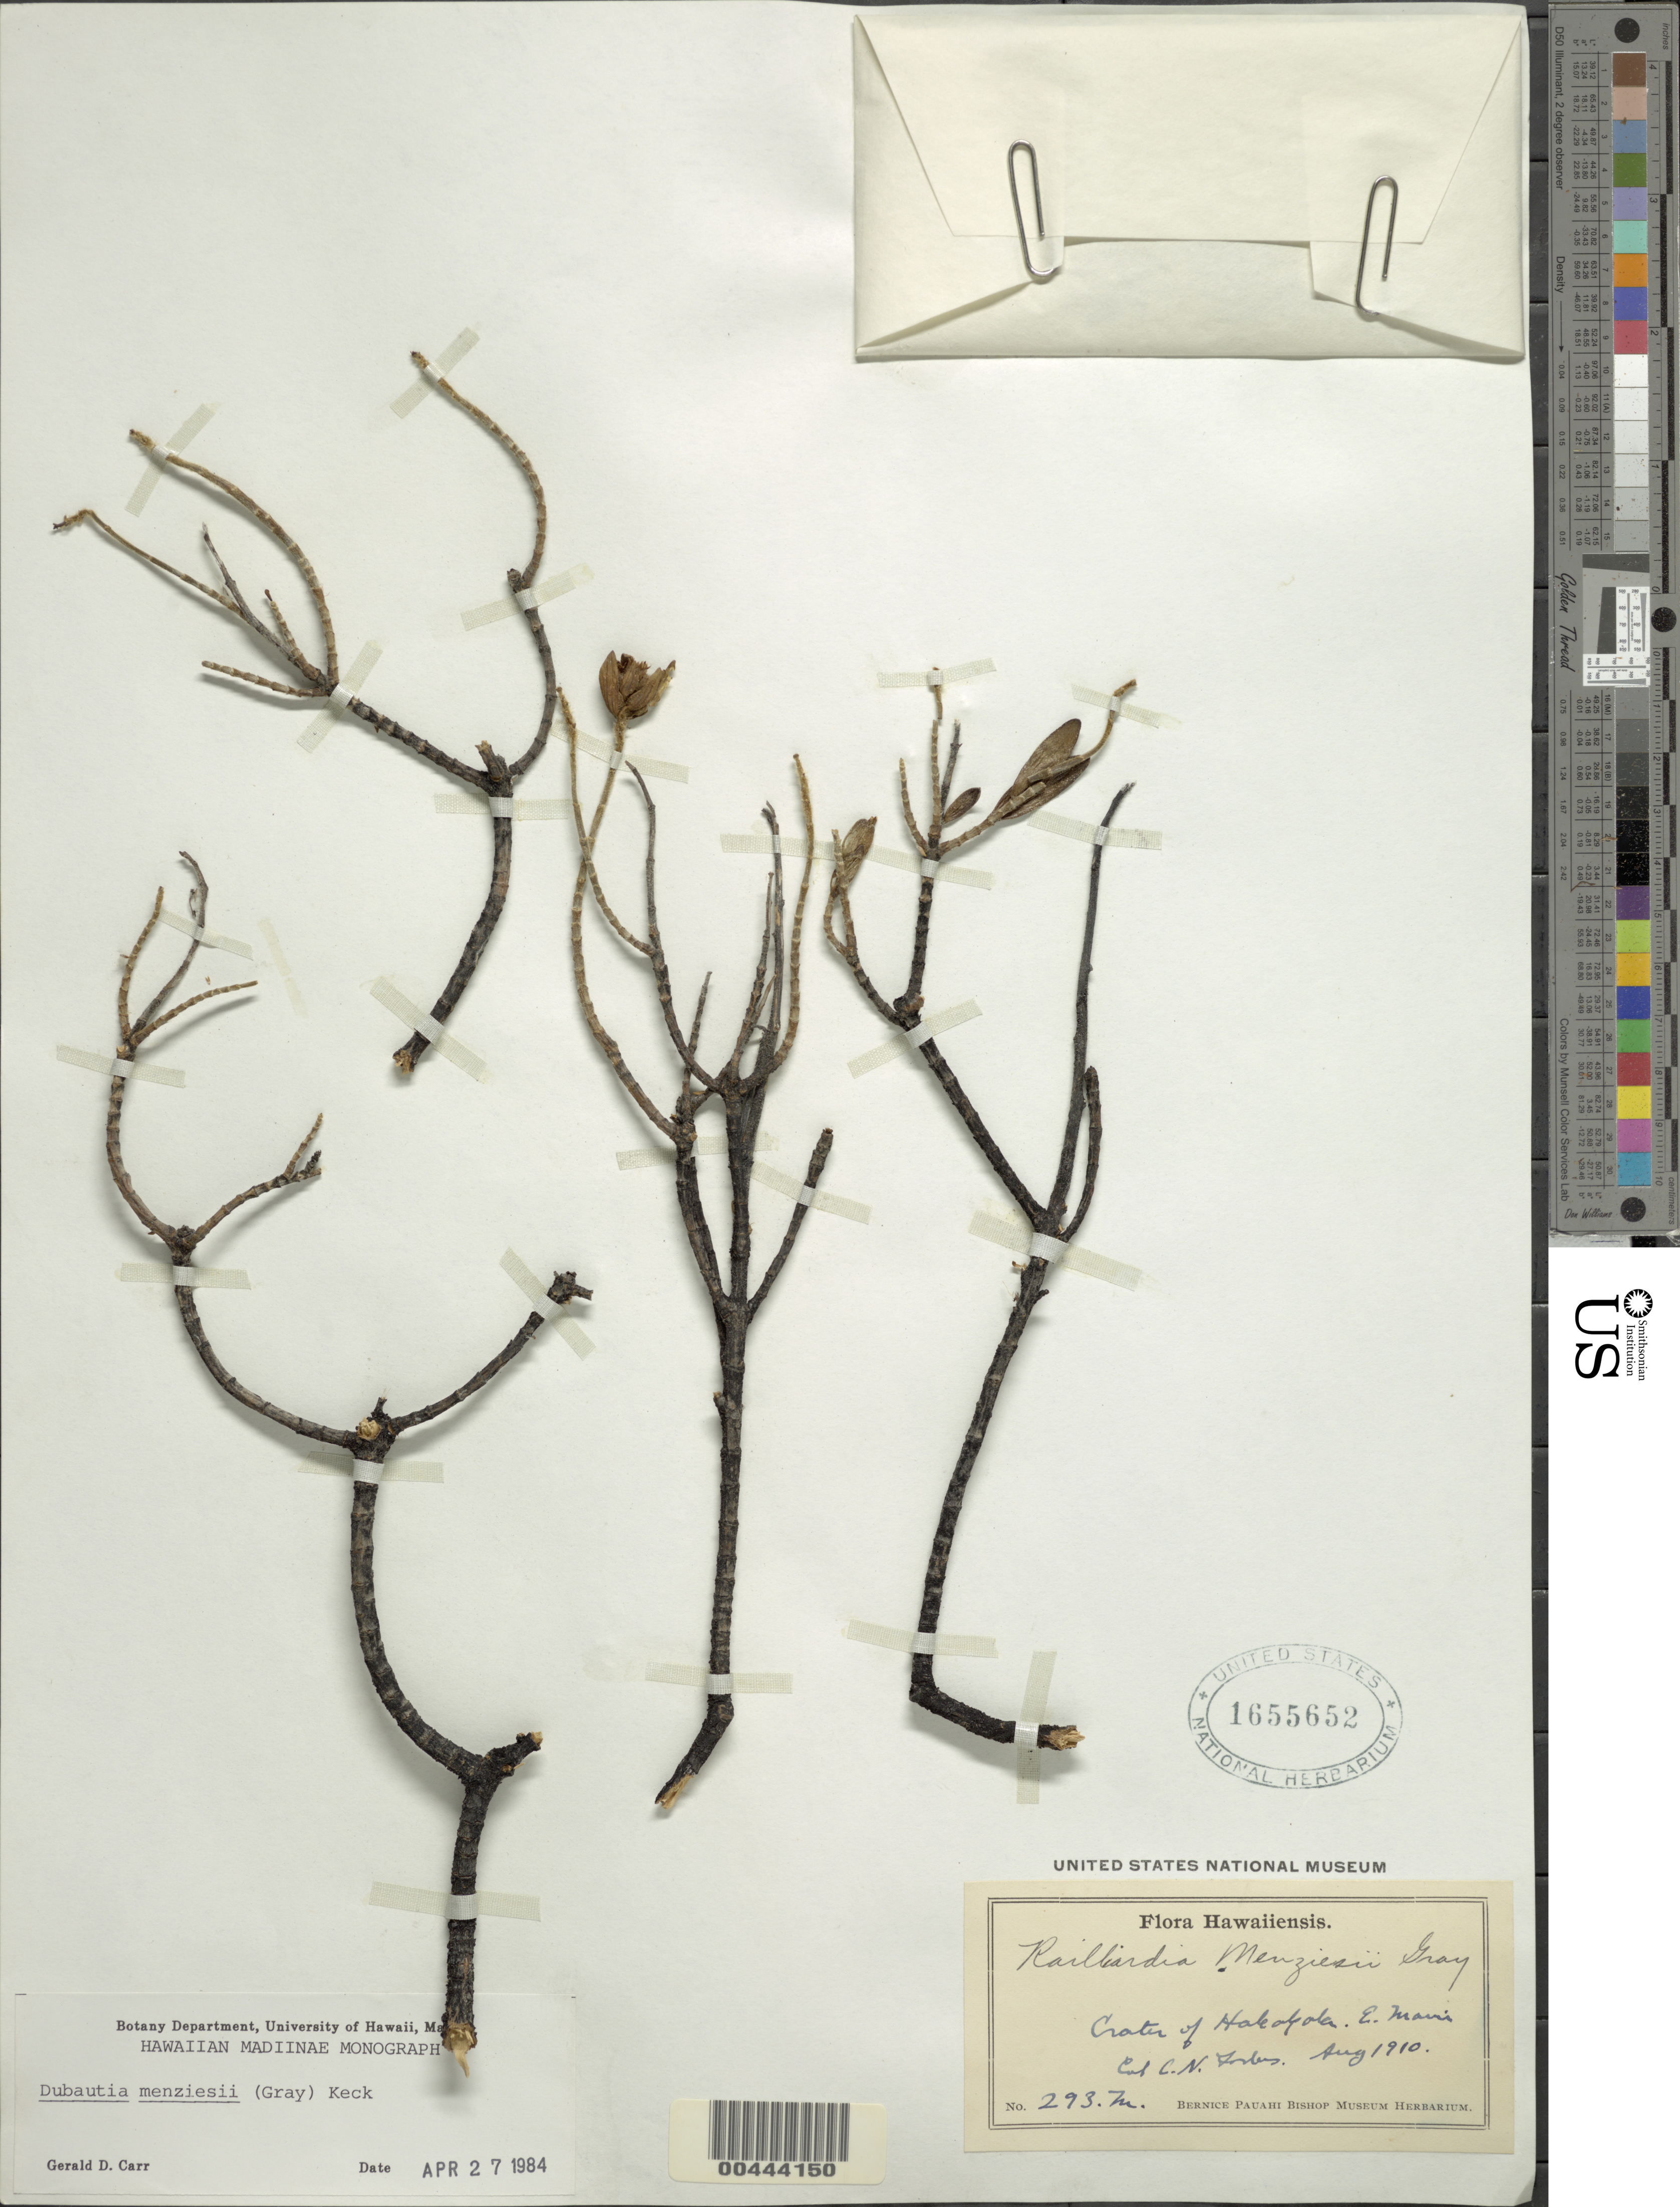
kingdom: Plantae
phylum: Tracheophyta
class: Magnoliopsida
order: Asterales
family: Asteraceae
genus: Dubautia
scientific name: Dubautia menziesii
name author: (A. Gray) D.D. Keck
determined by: Carr, G. D.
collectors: C. N. Forbes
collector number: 293.M.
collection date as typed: Aug 1910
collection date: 1910-08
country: United States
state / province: Hawaii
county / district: Maui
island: Maui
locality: Crater of Haleakala, E Maui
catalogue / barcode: US 1655652